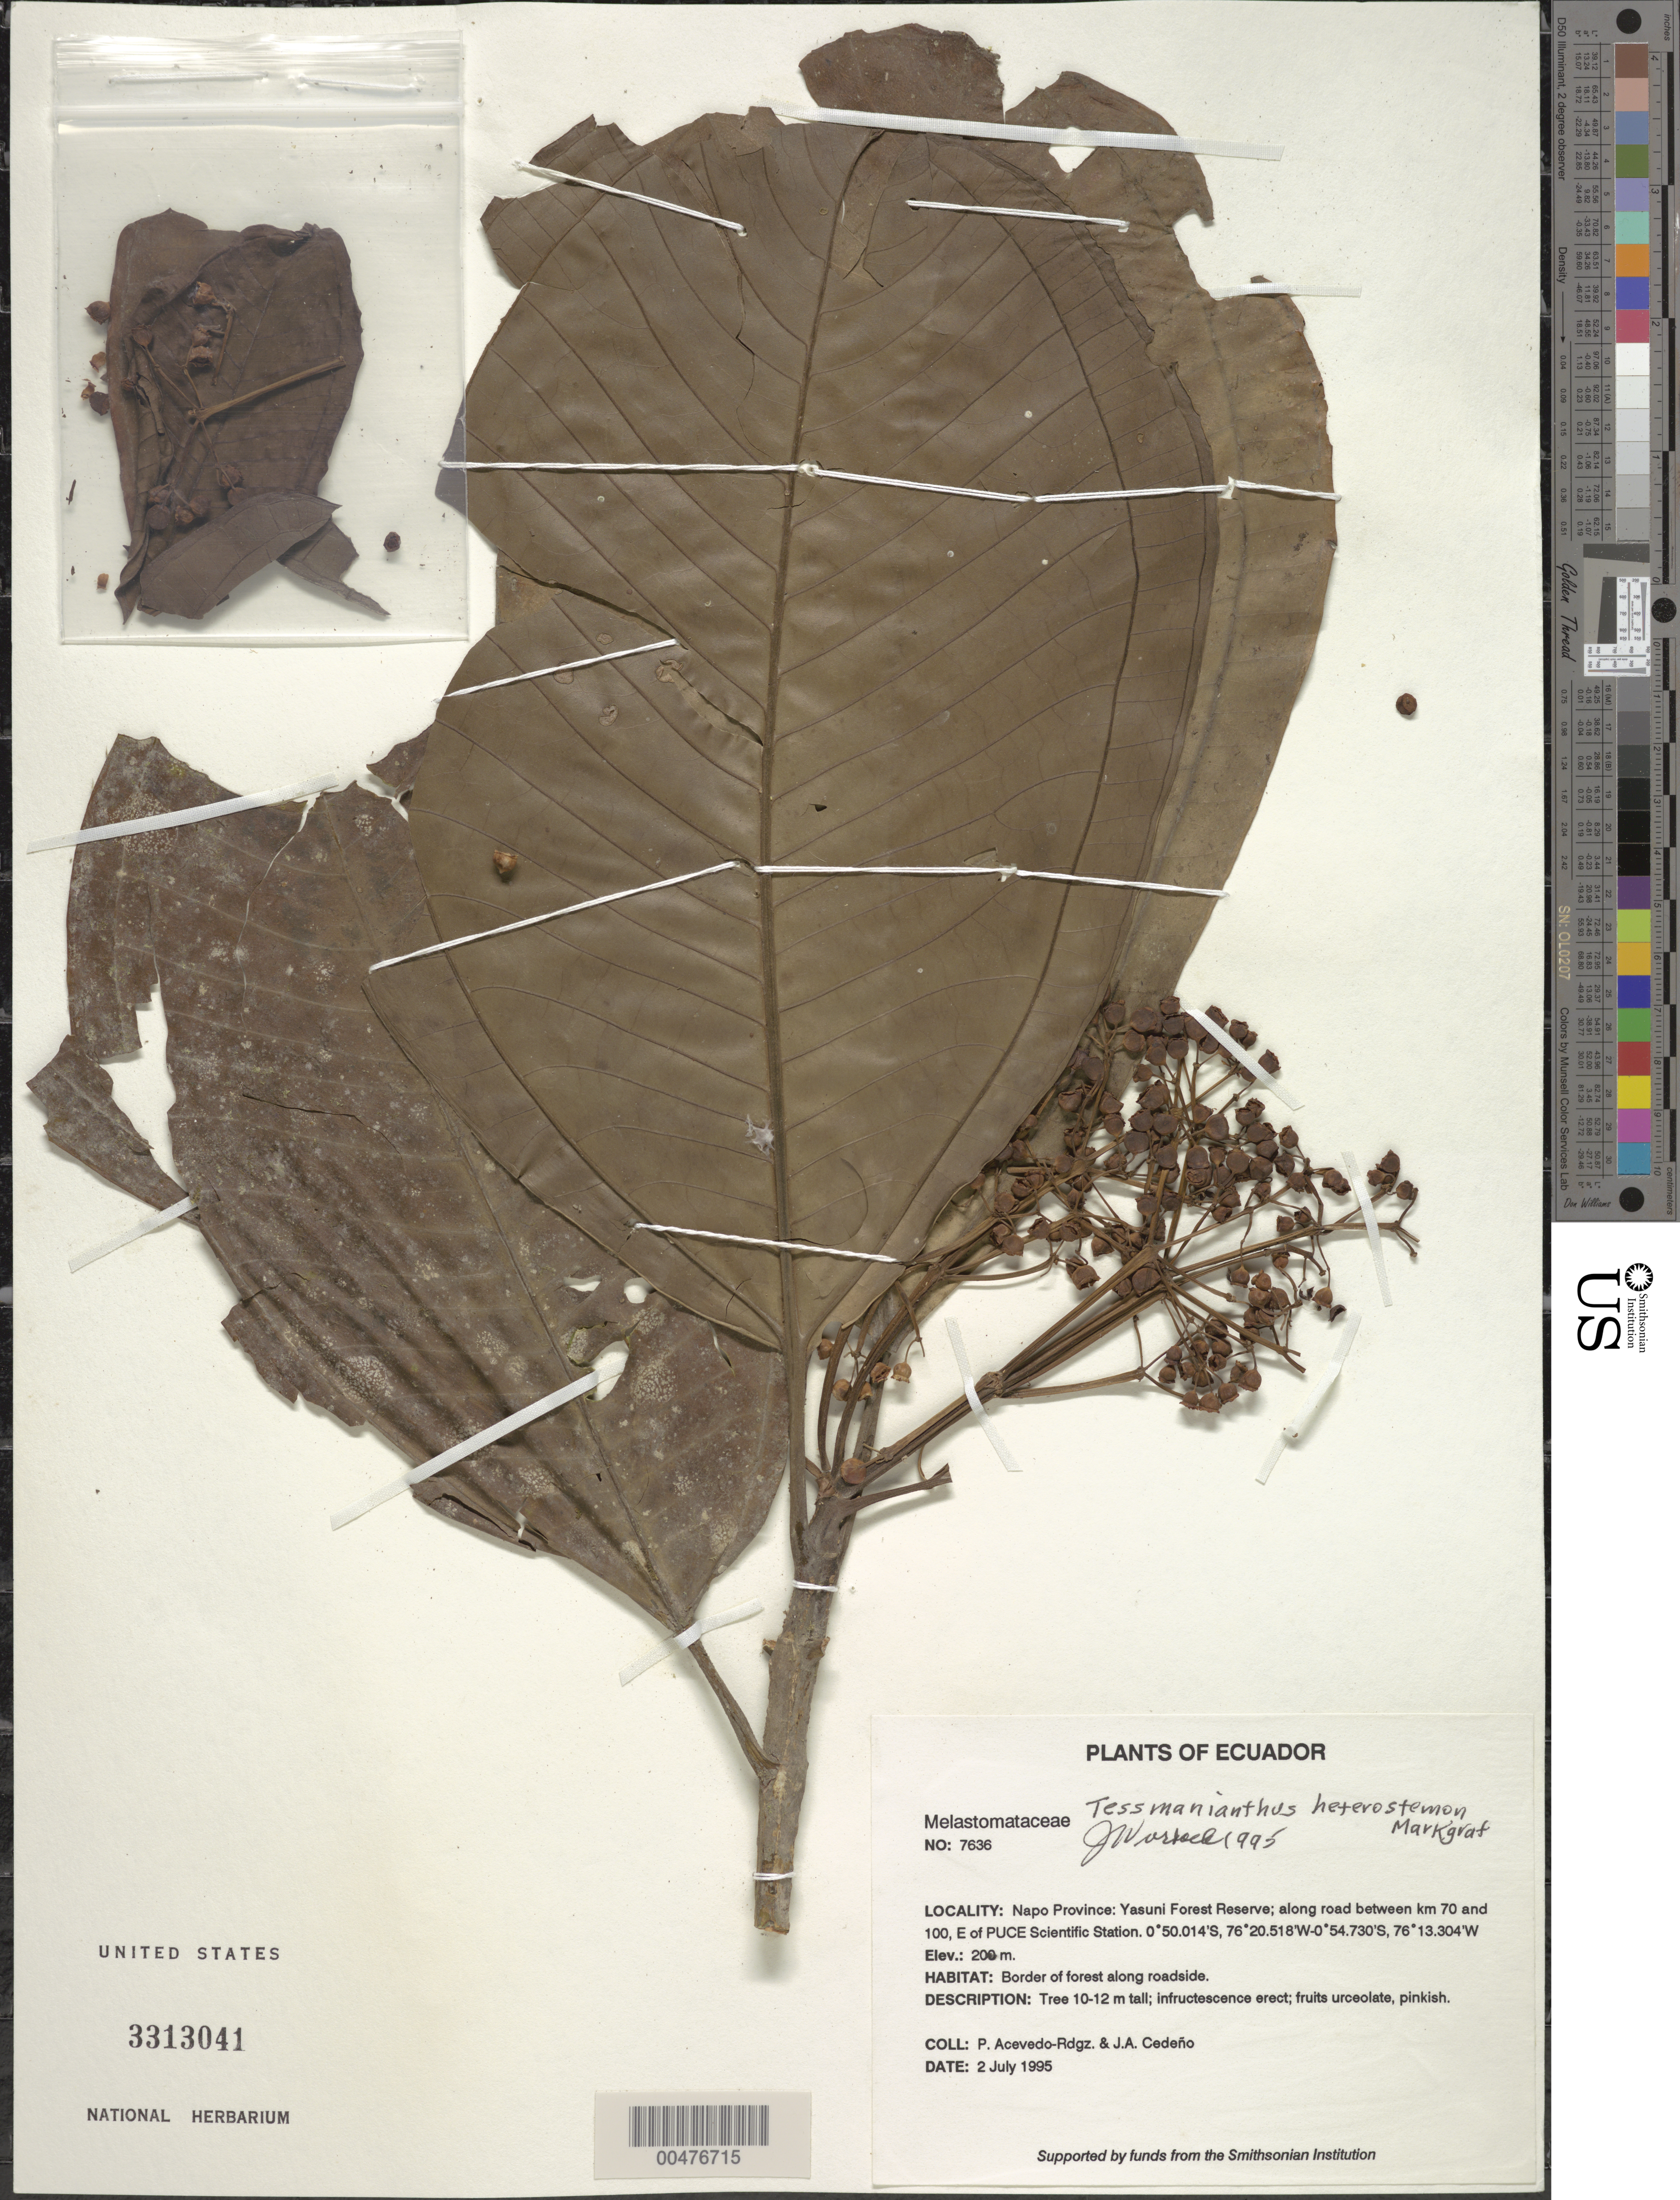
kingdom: Plantae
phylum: Tracheophyta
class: Magnoliopsida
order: Myrtales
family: Melastomataceae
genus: Tessmannianthus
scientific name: Tessmannianthus heterostemon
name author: Markgr.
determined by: Wurdack, John J., (US), US (UNITED STATES)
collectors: P. Acevedo-Rodr. & J. A. Cedeño M.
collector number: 7636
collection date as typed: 02 Jul 1995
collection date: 1995-07-02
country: Ecuador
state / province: Napo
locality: Napo Province: Yasuni Forest Reserve; along road between km 70 and 100, E of PUCE Scientific Station.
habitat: Border of forest along roadside.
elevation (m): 200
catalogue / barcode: US 3313041